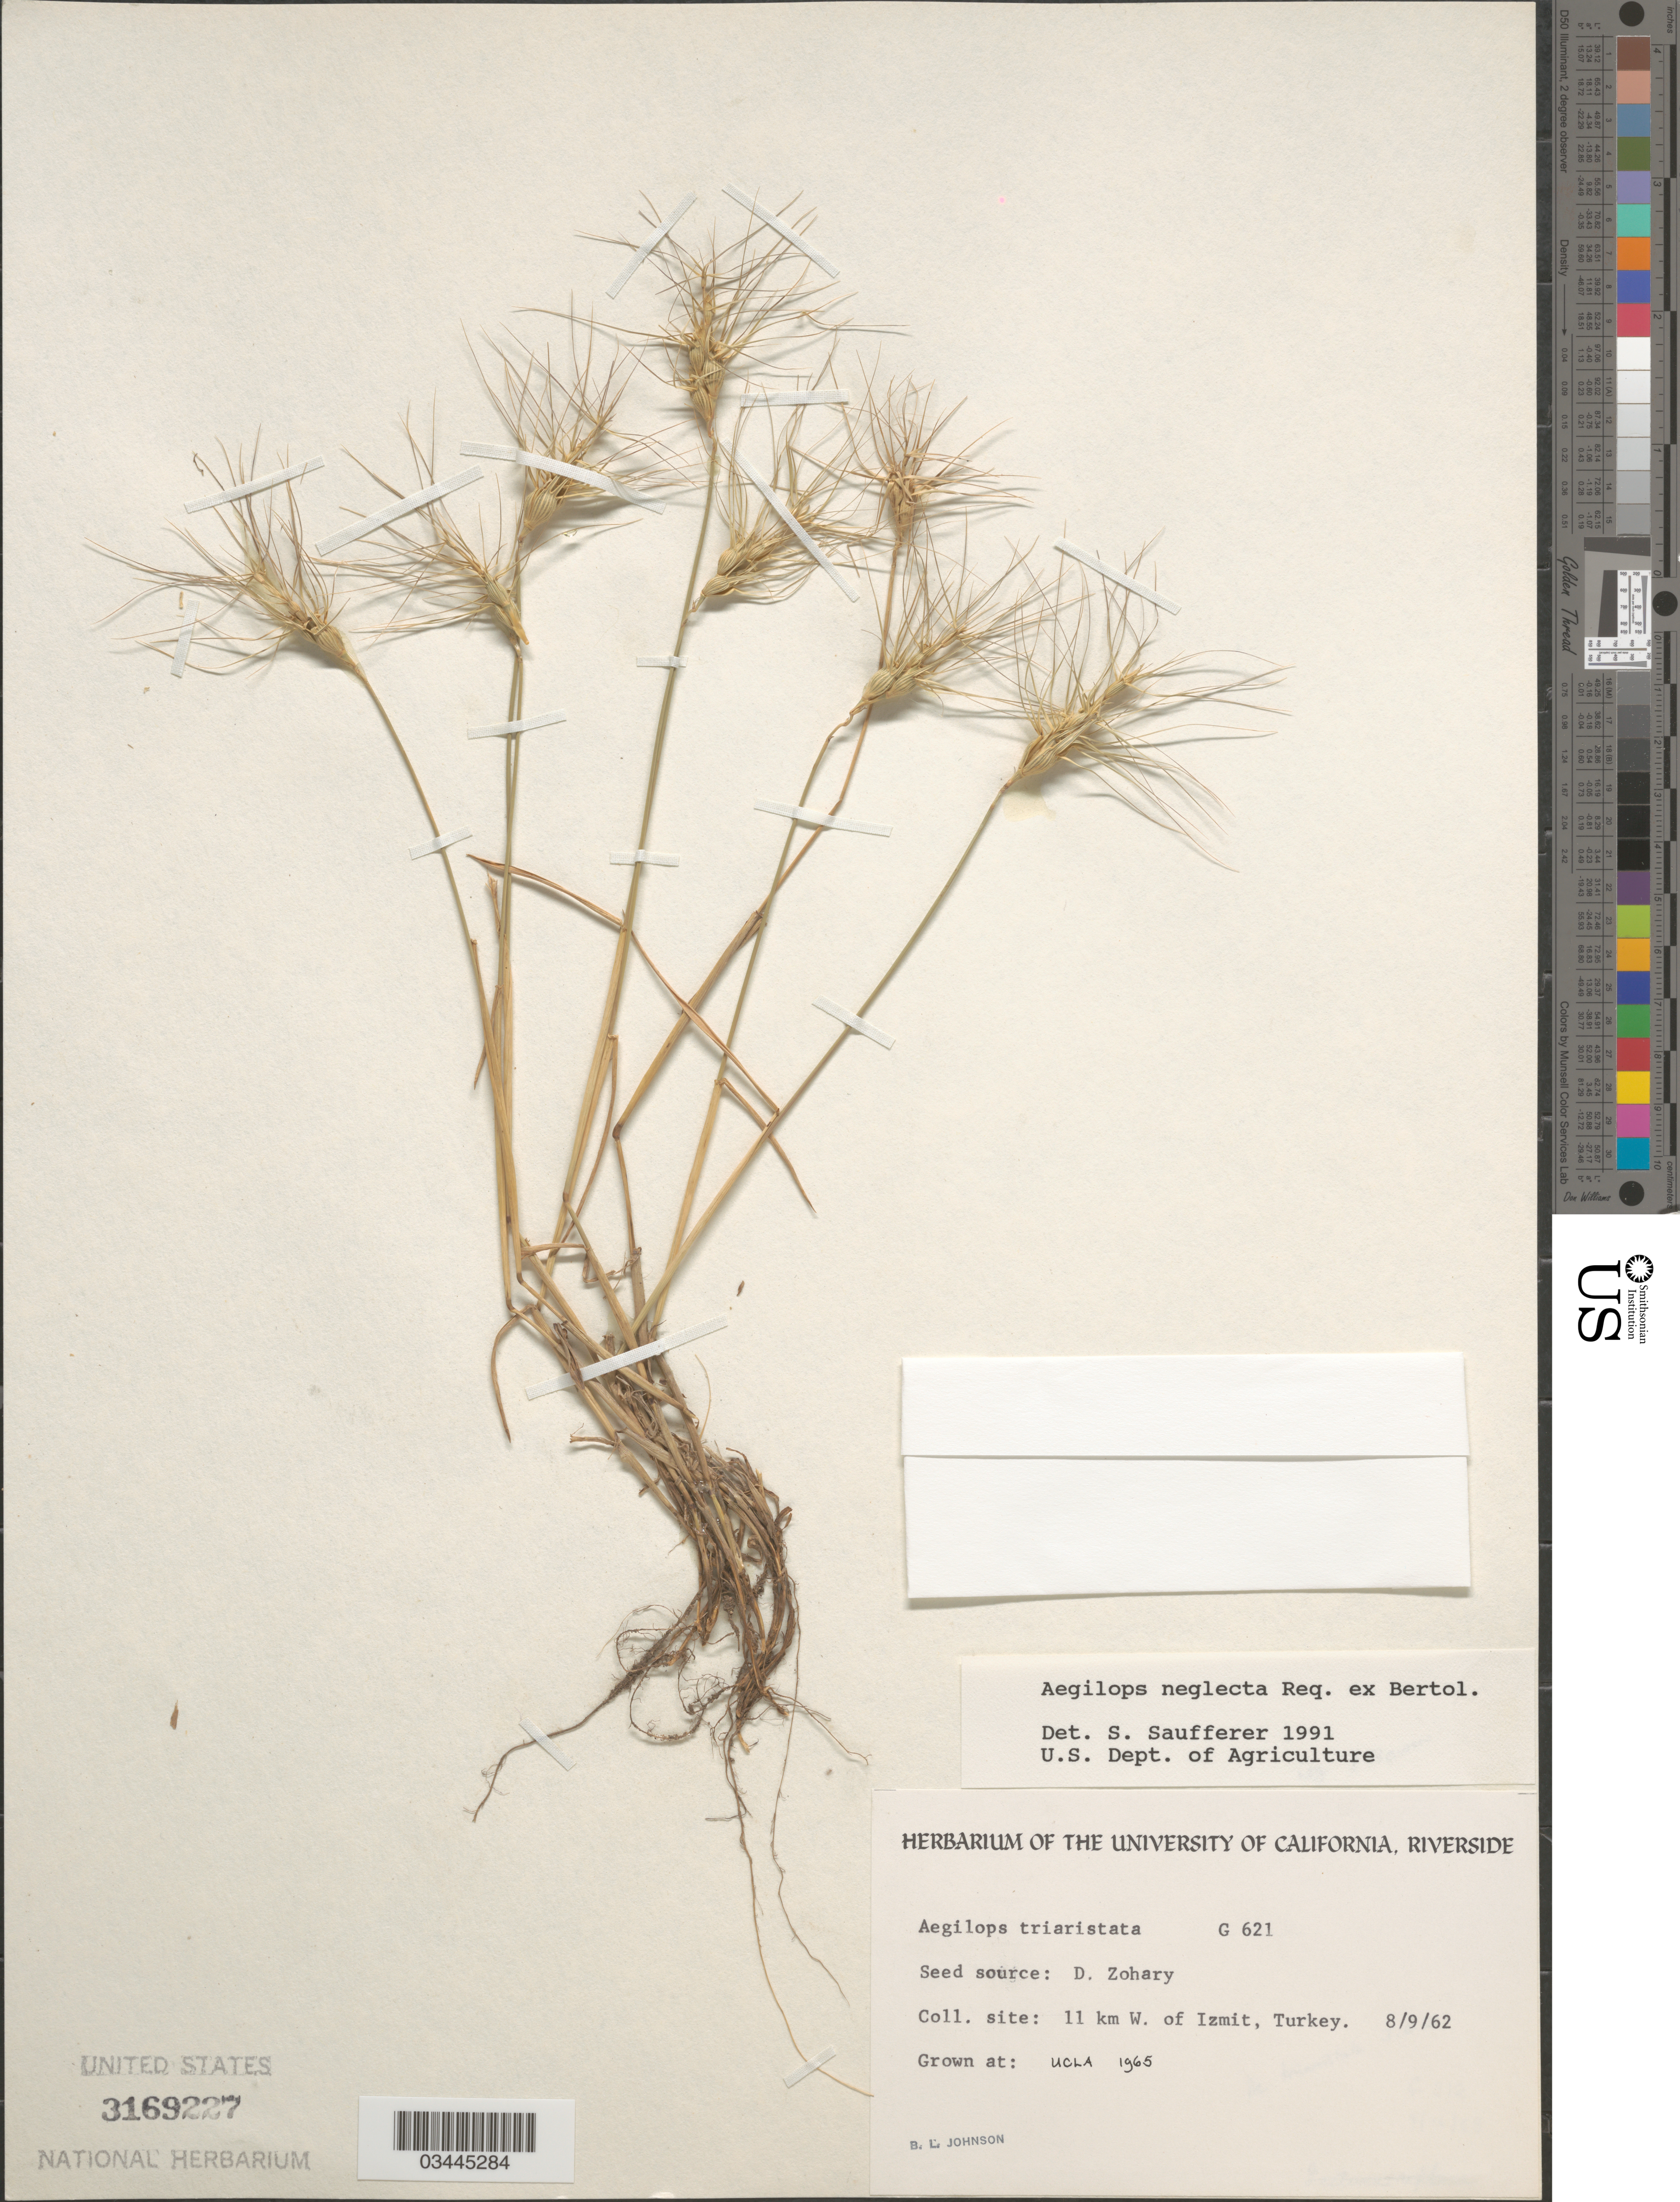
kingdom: Plantae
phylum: Tracheophyta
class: Liliopsida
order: Poales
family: Poaceae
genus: Aegilops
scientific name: Aegilops neglecta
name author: Req. ex Bertol.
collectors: B. Johnson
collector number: G621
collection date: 1965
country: United States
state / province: California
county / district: Los Angeles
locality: UCLA.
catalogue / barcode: US 3169227